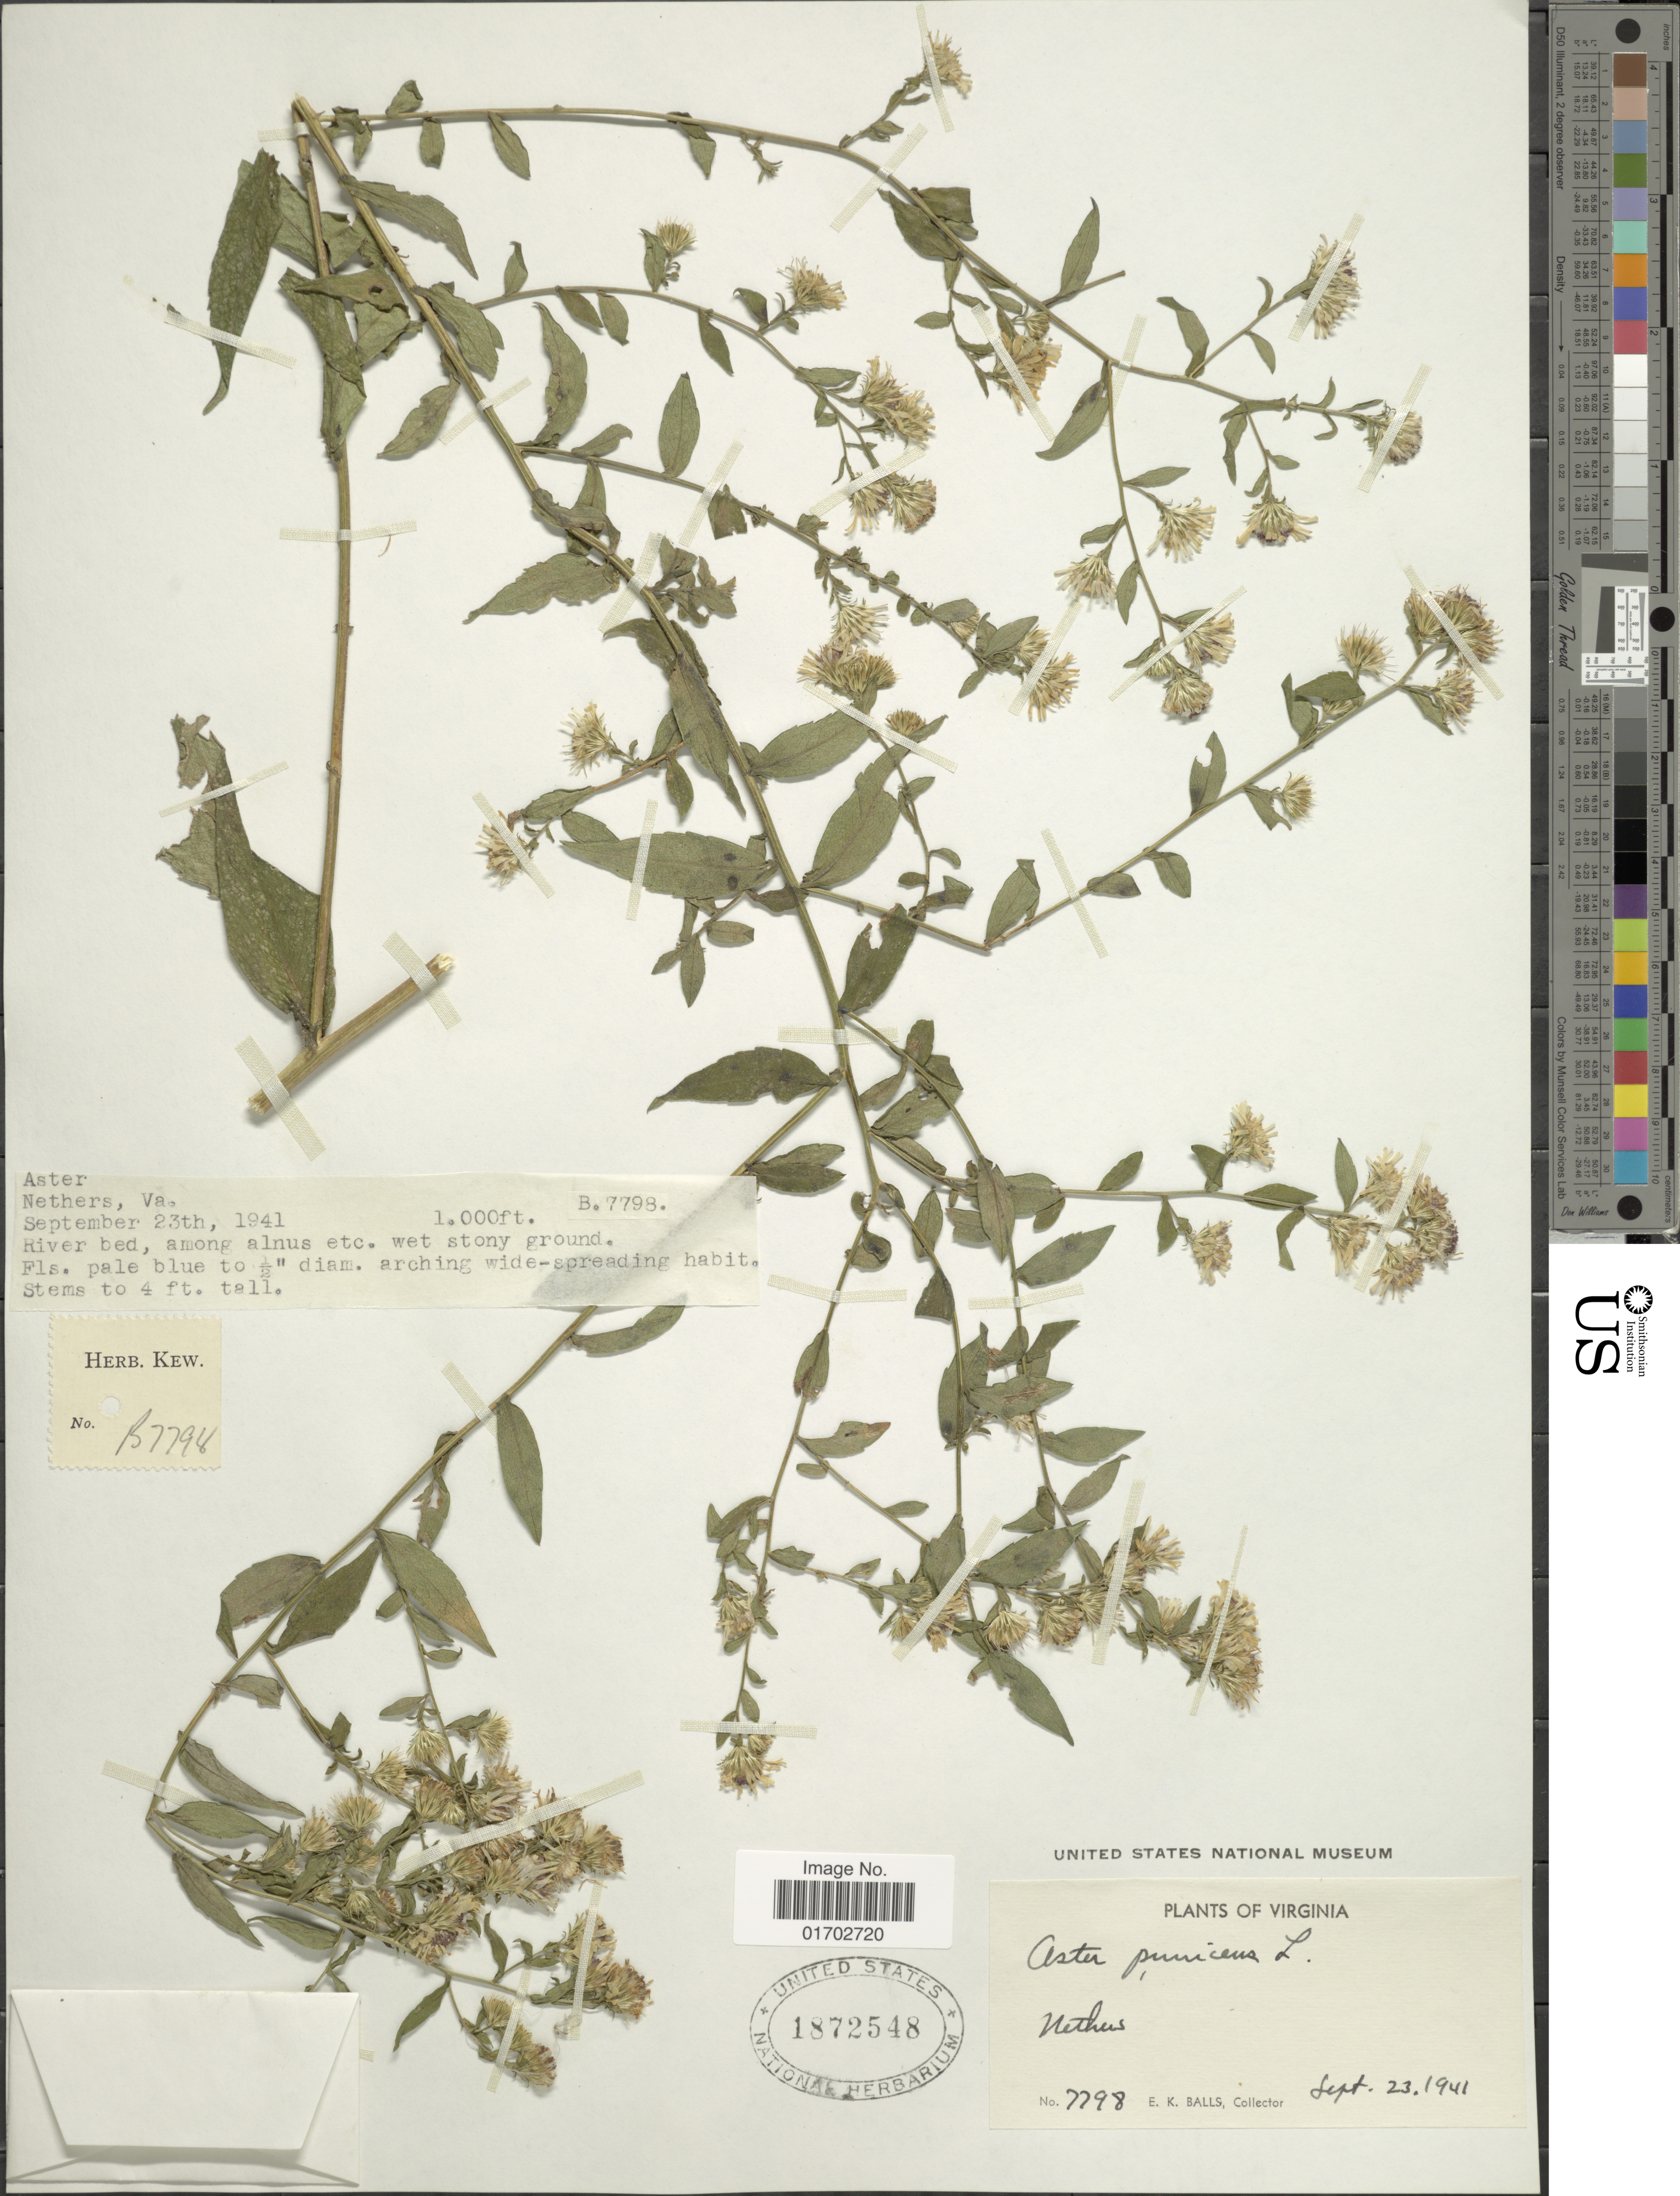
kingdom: Plantae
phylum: Tracheophyta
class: Magnoliopsida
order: Asterales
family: Asteraceae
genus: Symphyotrichum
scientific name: Symphyotrichum puniceum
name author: (L.) Á. Löve & D. Löve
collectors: E. K. Balls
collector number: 7798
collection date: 1941-09-23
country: United States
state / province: Virginia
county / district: Madison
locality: Nethers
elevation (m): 305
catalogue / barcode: US 1872548